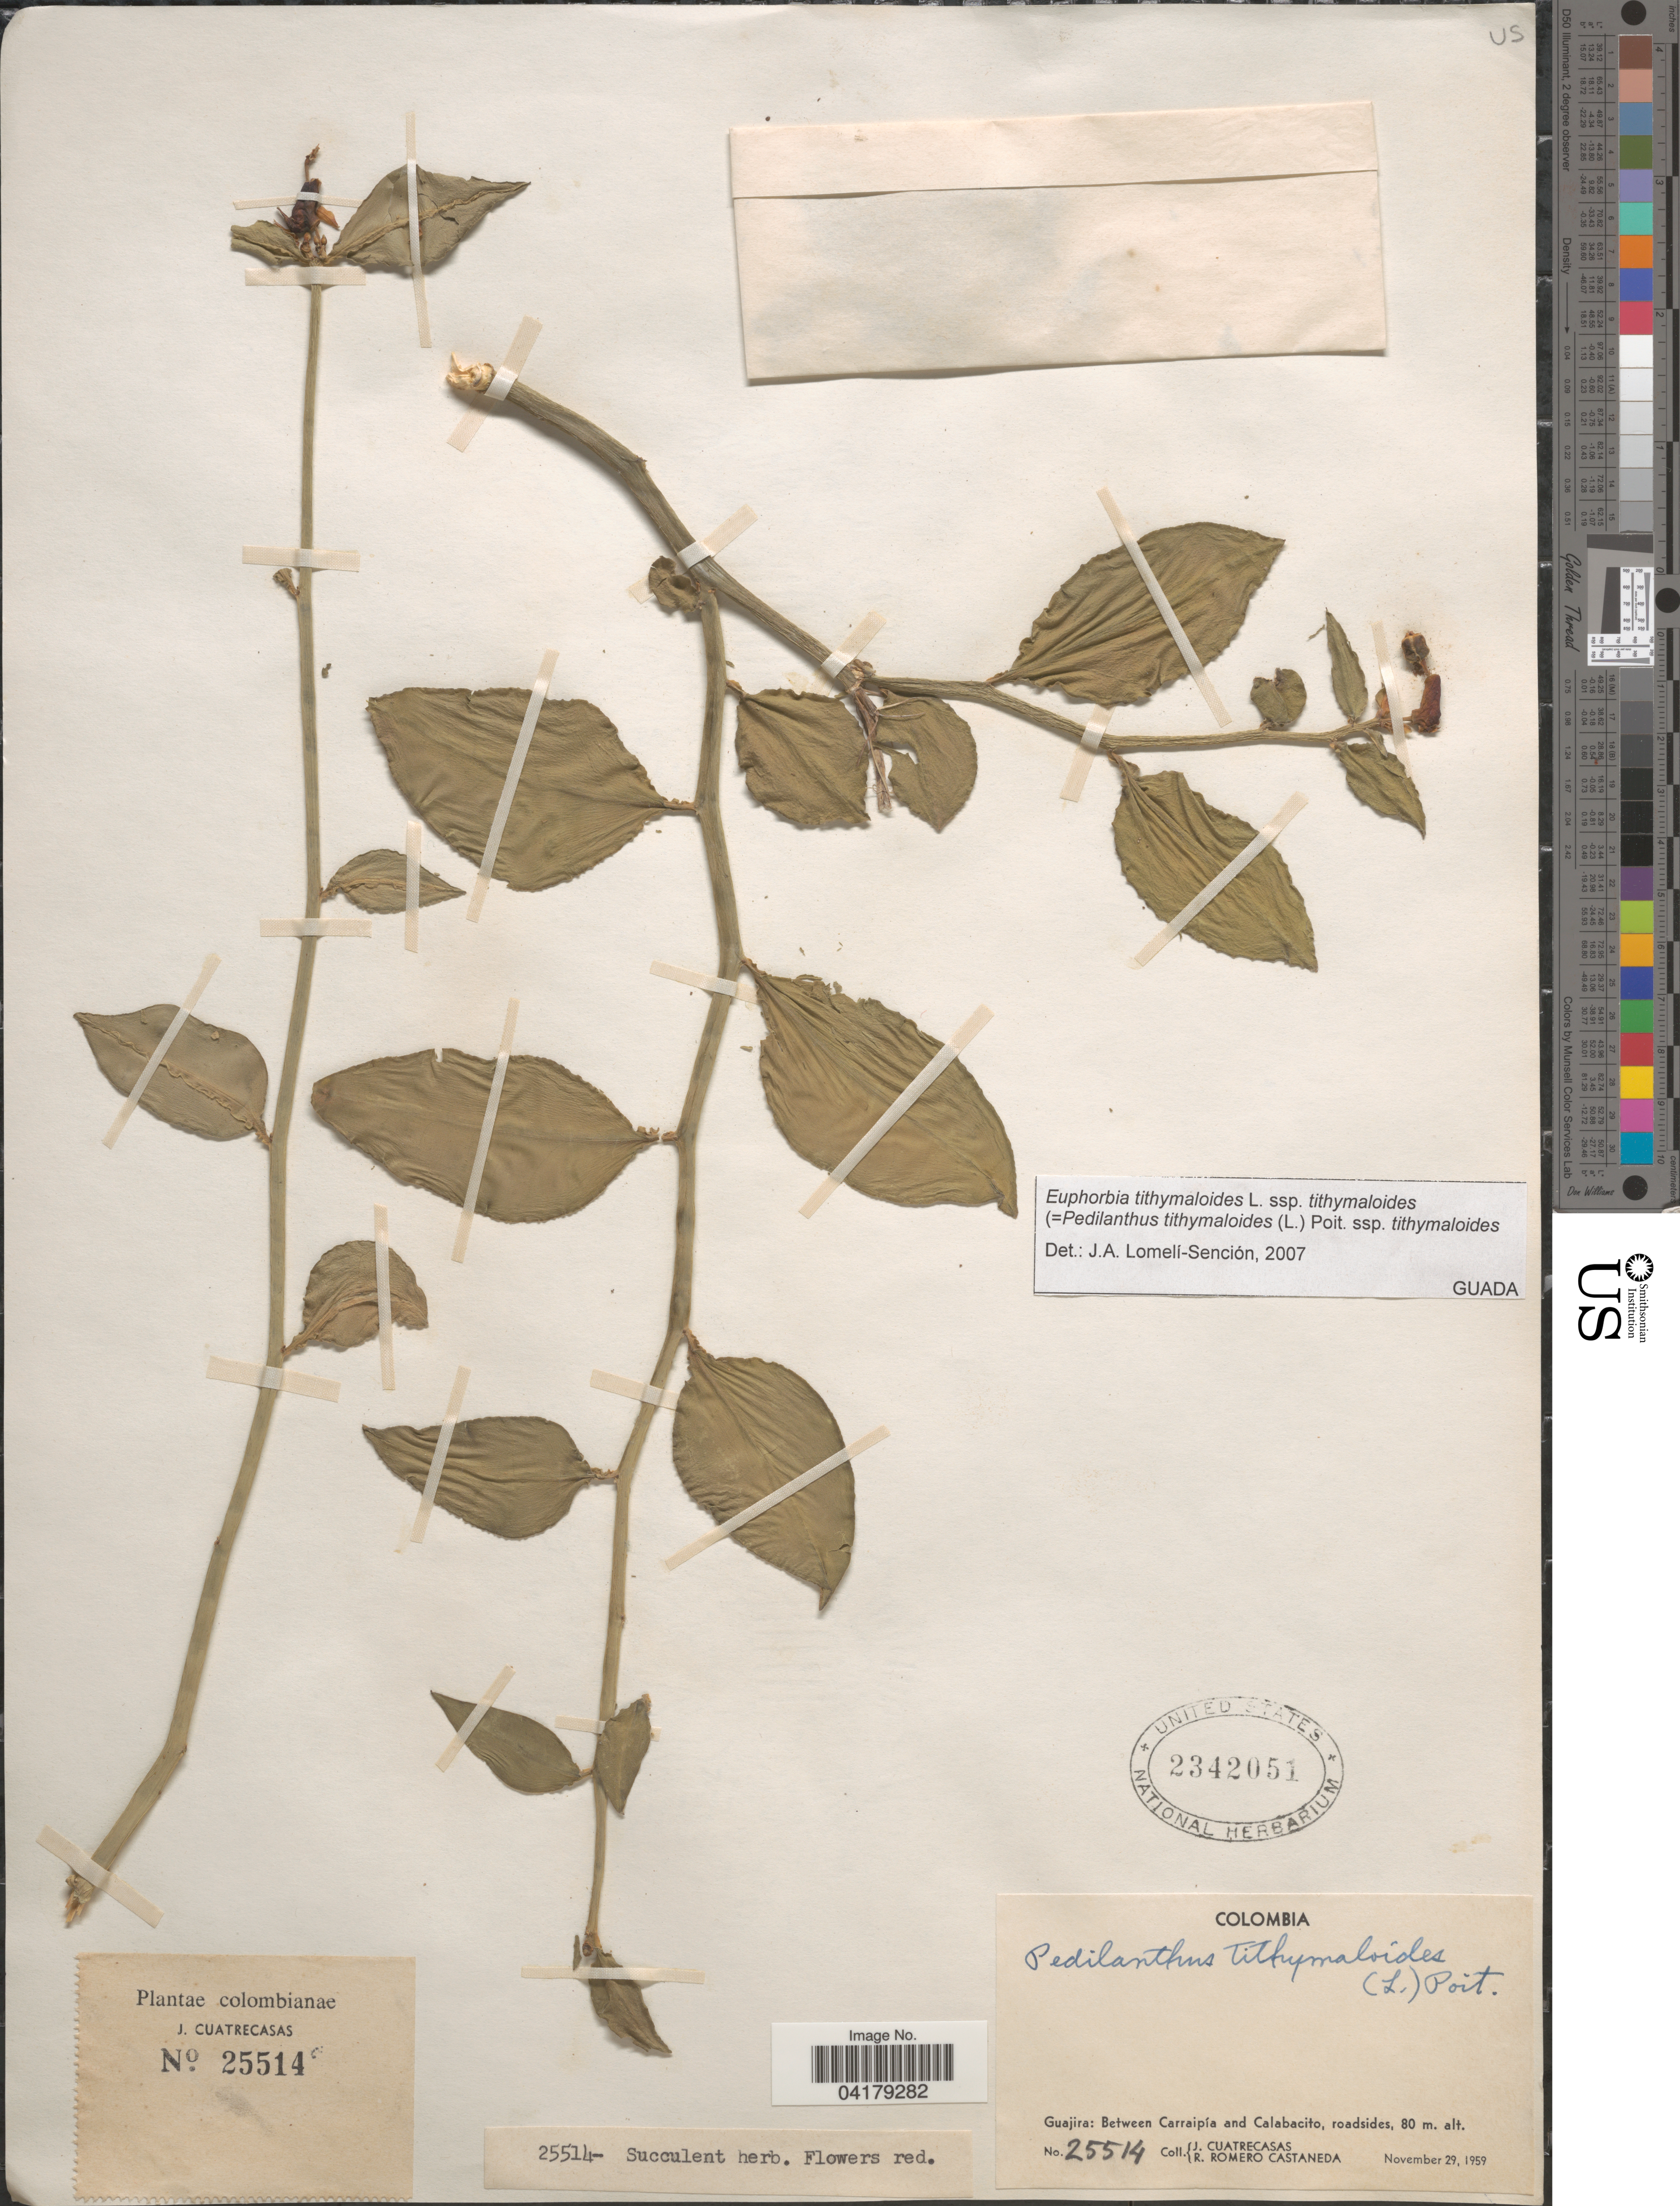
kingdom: Plantae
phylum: Tracheophyta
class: Magnoliopsida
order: Malpighiales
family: Euphorbiaceae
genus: Euphorbia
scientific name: Euphorbia tithymaloides subsp. tithymaloides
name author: L.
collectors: J. Cuatrecasas & R. Romero Castañeda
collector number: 25514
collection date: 1959-11-29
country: Colombia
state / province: La Guajira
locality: Guajira: Between Carraipía and Calabacito.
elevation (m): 80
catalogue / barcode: US 2342051